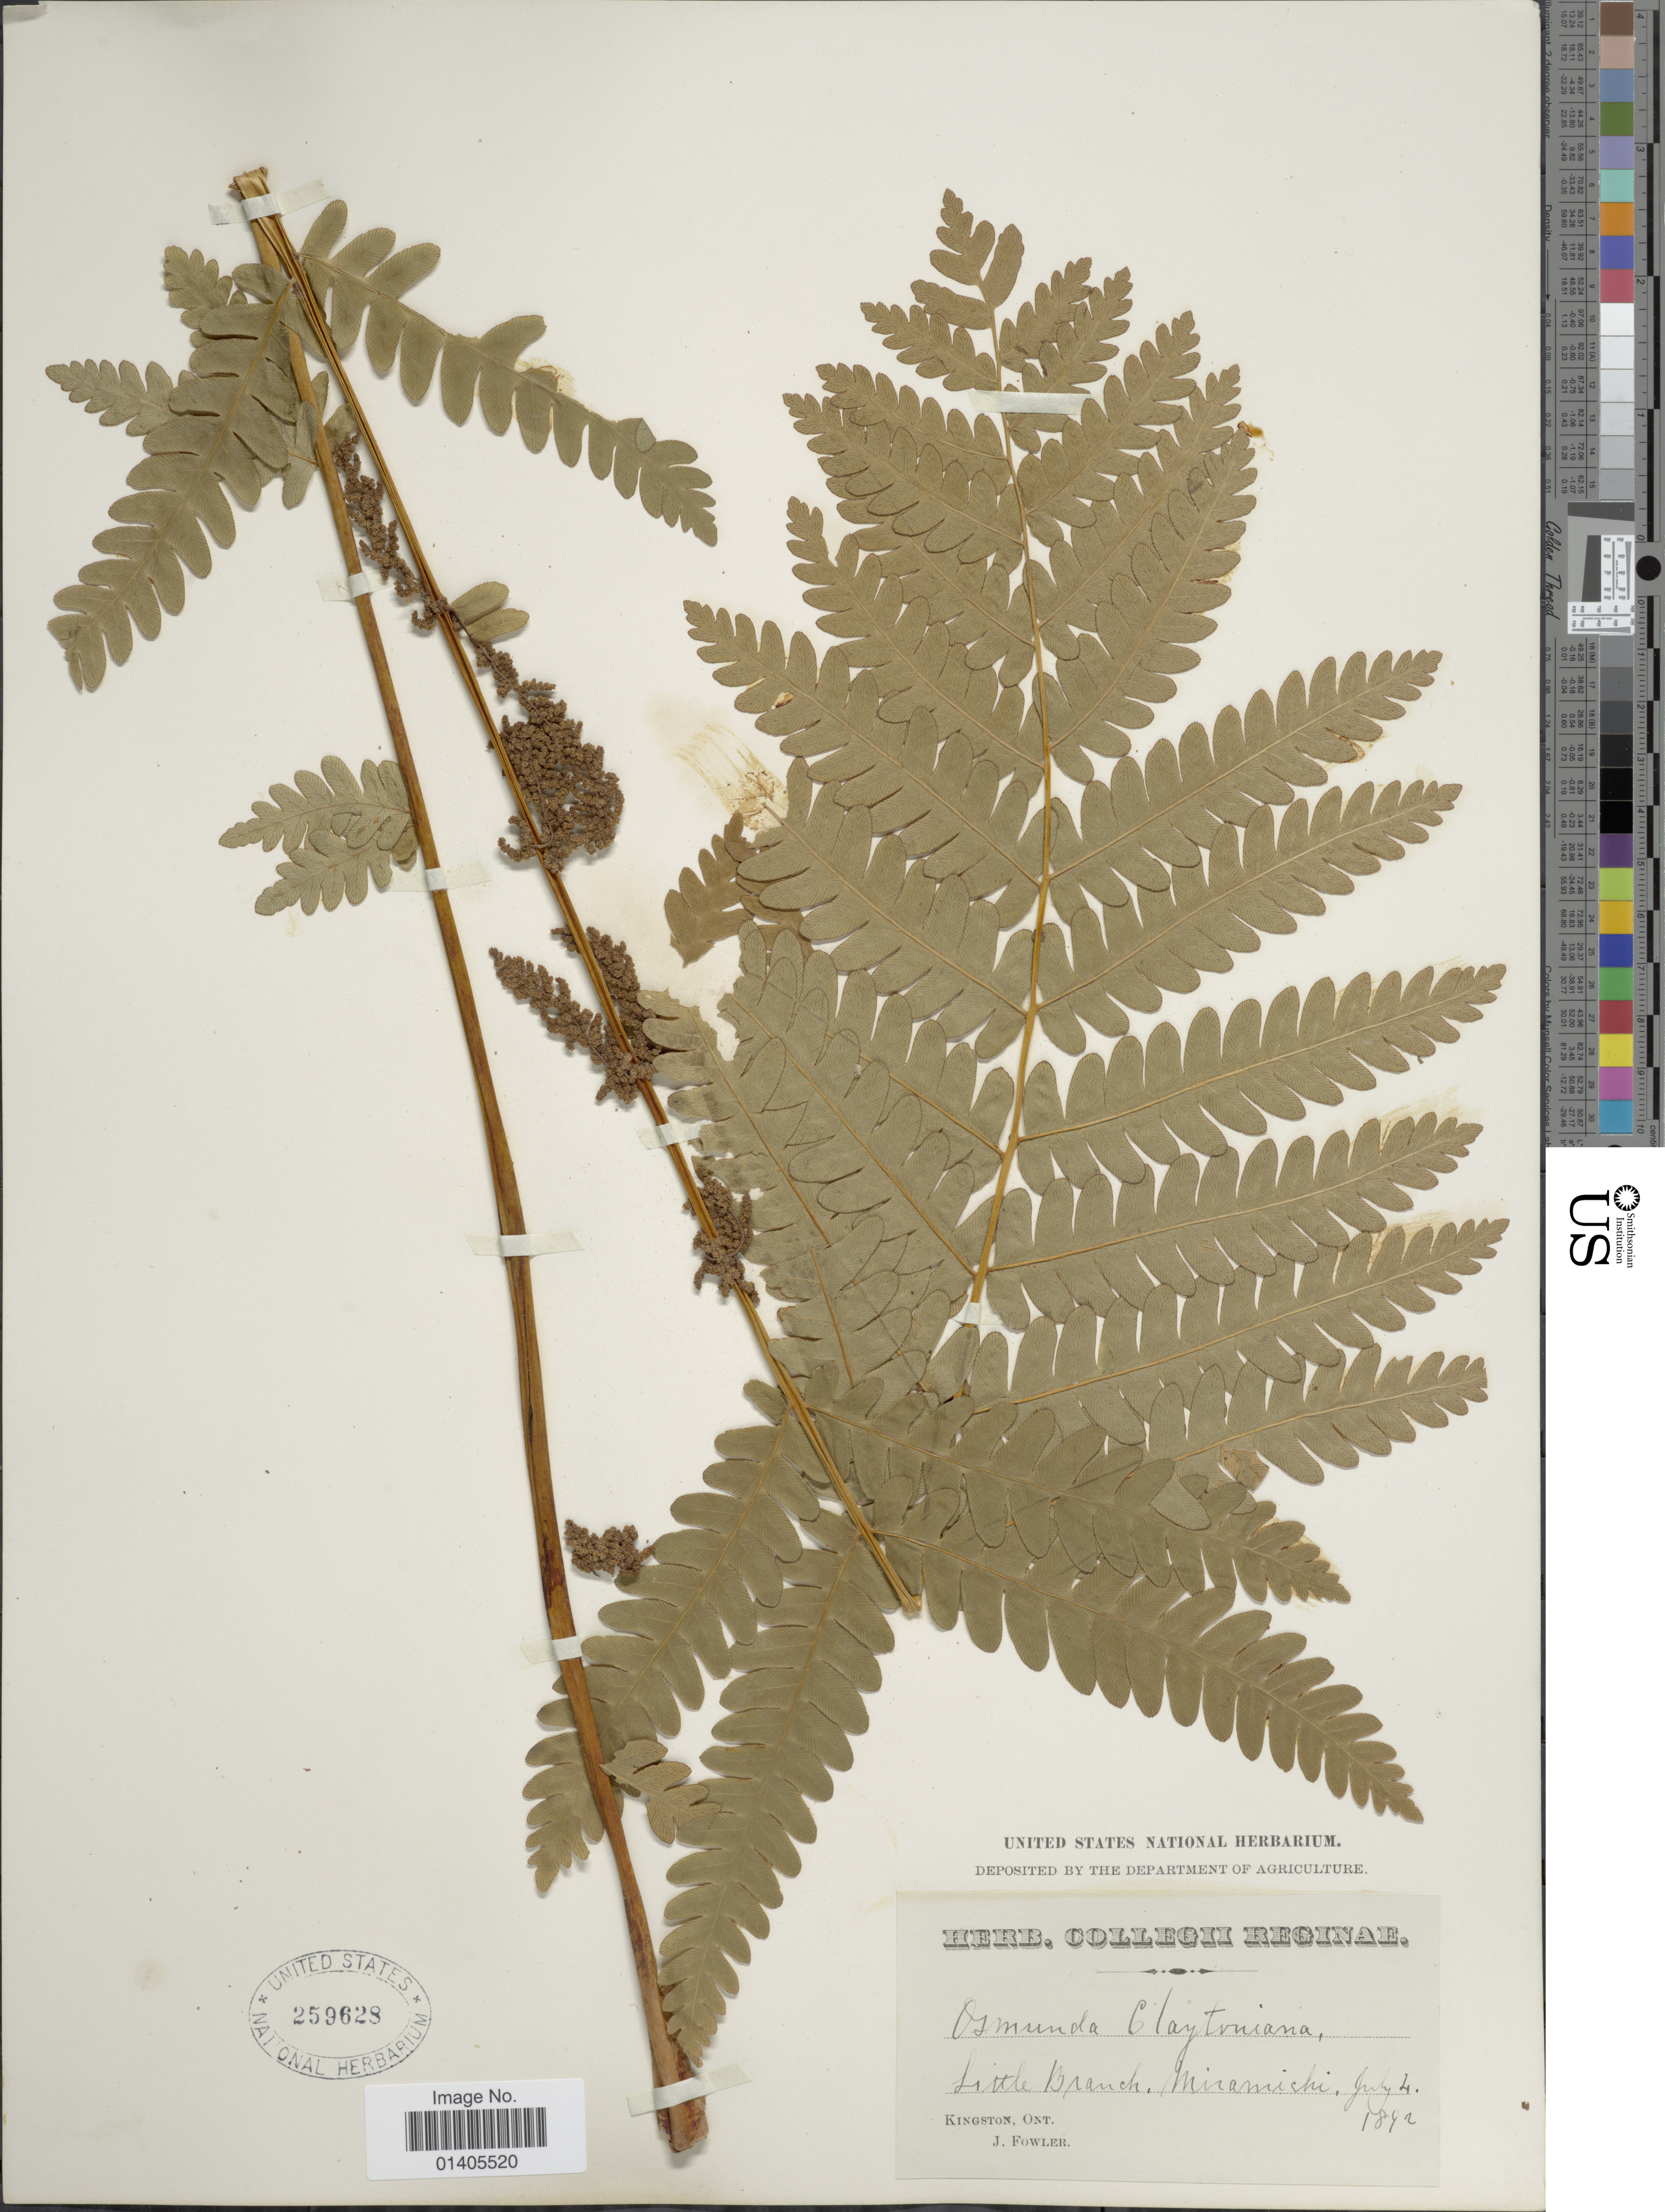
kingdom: Plantae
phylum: Tracheophyta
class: Polypodiopsida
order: Osmundales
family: Osmundaceae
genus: Osmunda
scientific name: Osmunda claytoniana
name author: (L.) Tagawa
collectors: J. P. Fowler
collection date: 1892-07-04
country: Canada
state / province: Ontario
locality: Little Branch, Miramishi, Kingston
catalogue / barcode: US 259628